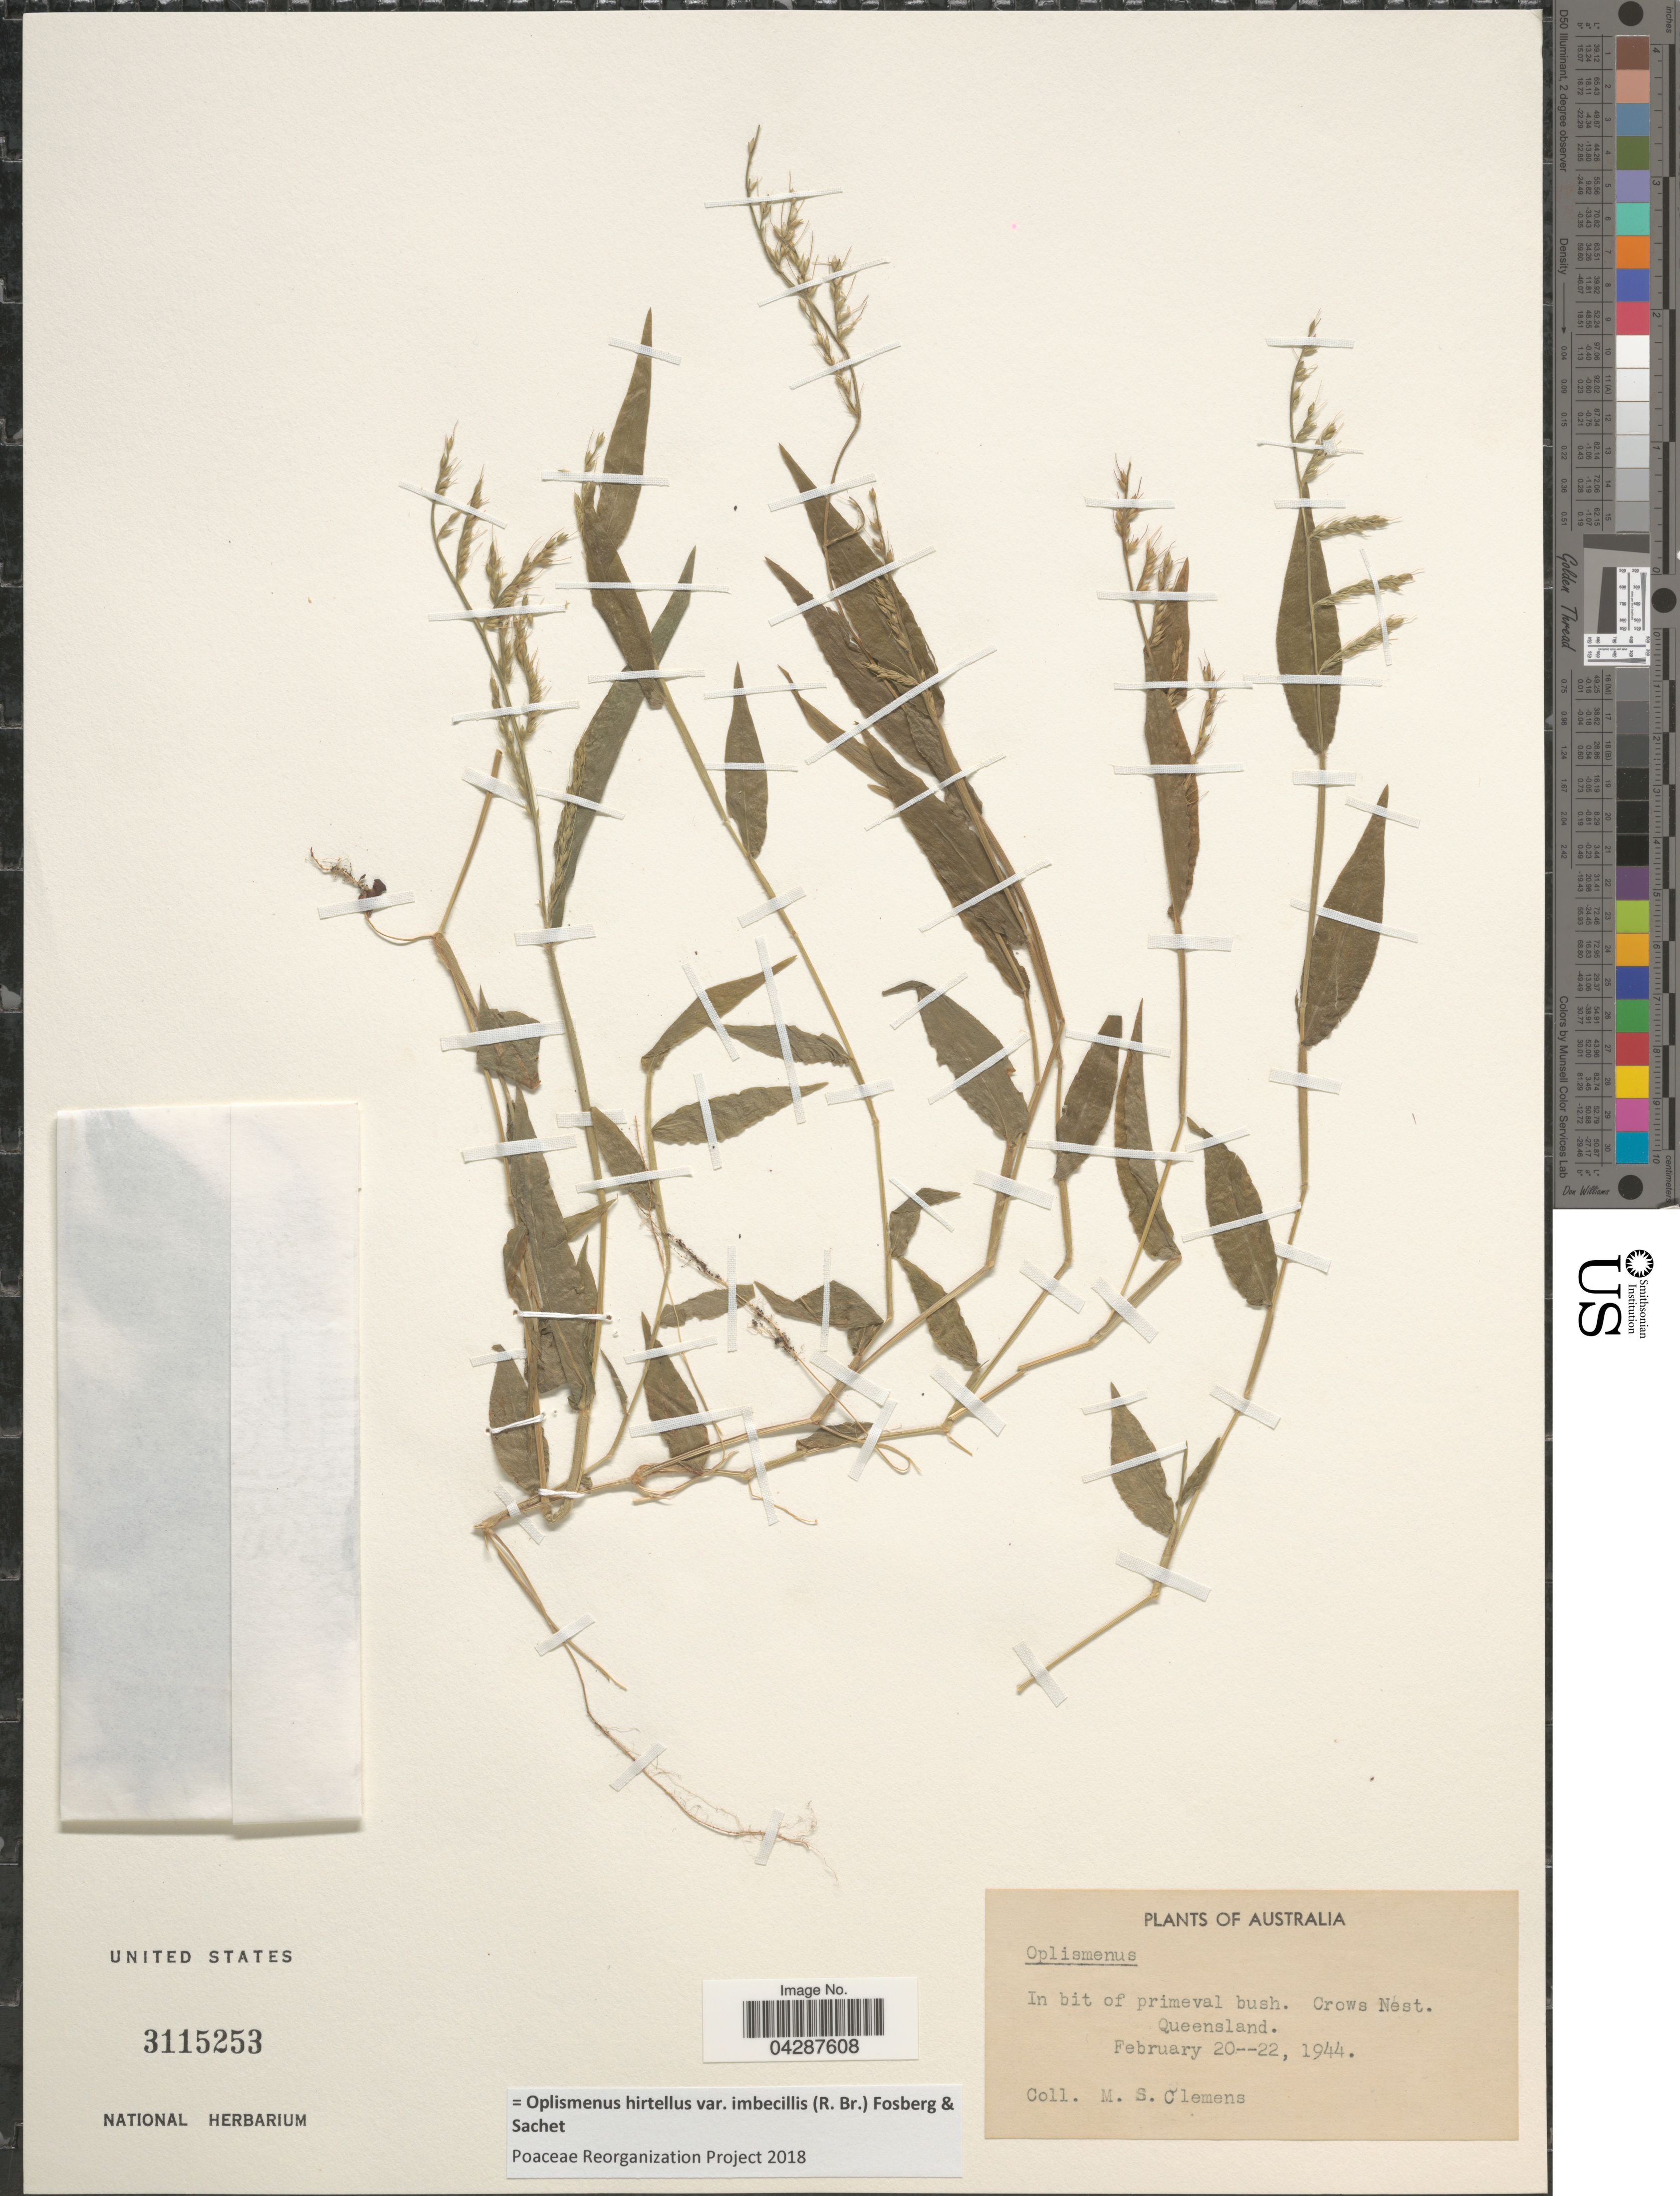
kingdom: Plantae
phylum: Tracheophyta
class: Liliopsida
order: Poales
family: Poaceae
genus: Oplismenus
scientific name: Oplismenus hirtellus var. imbecillis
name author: (R. Br.) Fosberg & Sachet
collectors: M. S. Clemens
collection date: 1944-02-20/1944-02-22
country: Australia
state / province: Queensland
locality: Crows Nest.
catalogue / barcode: US 3115253